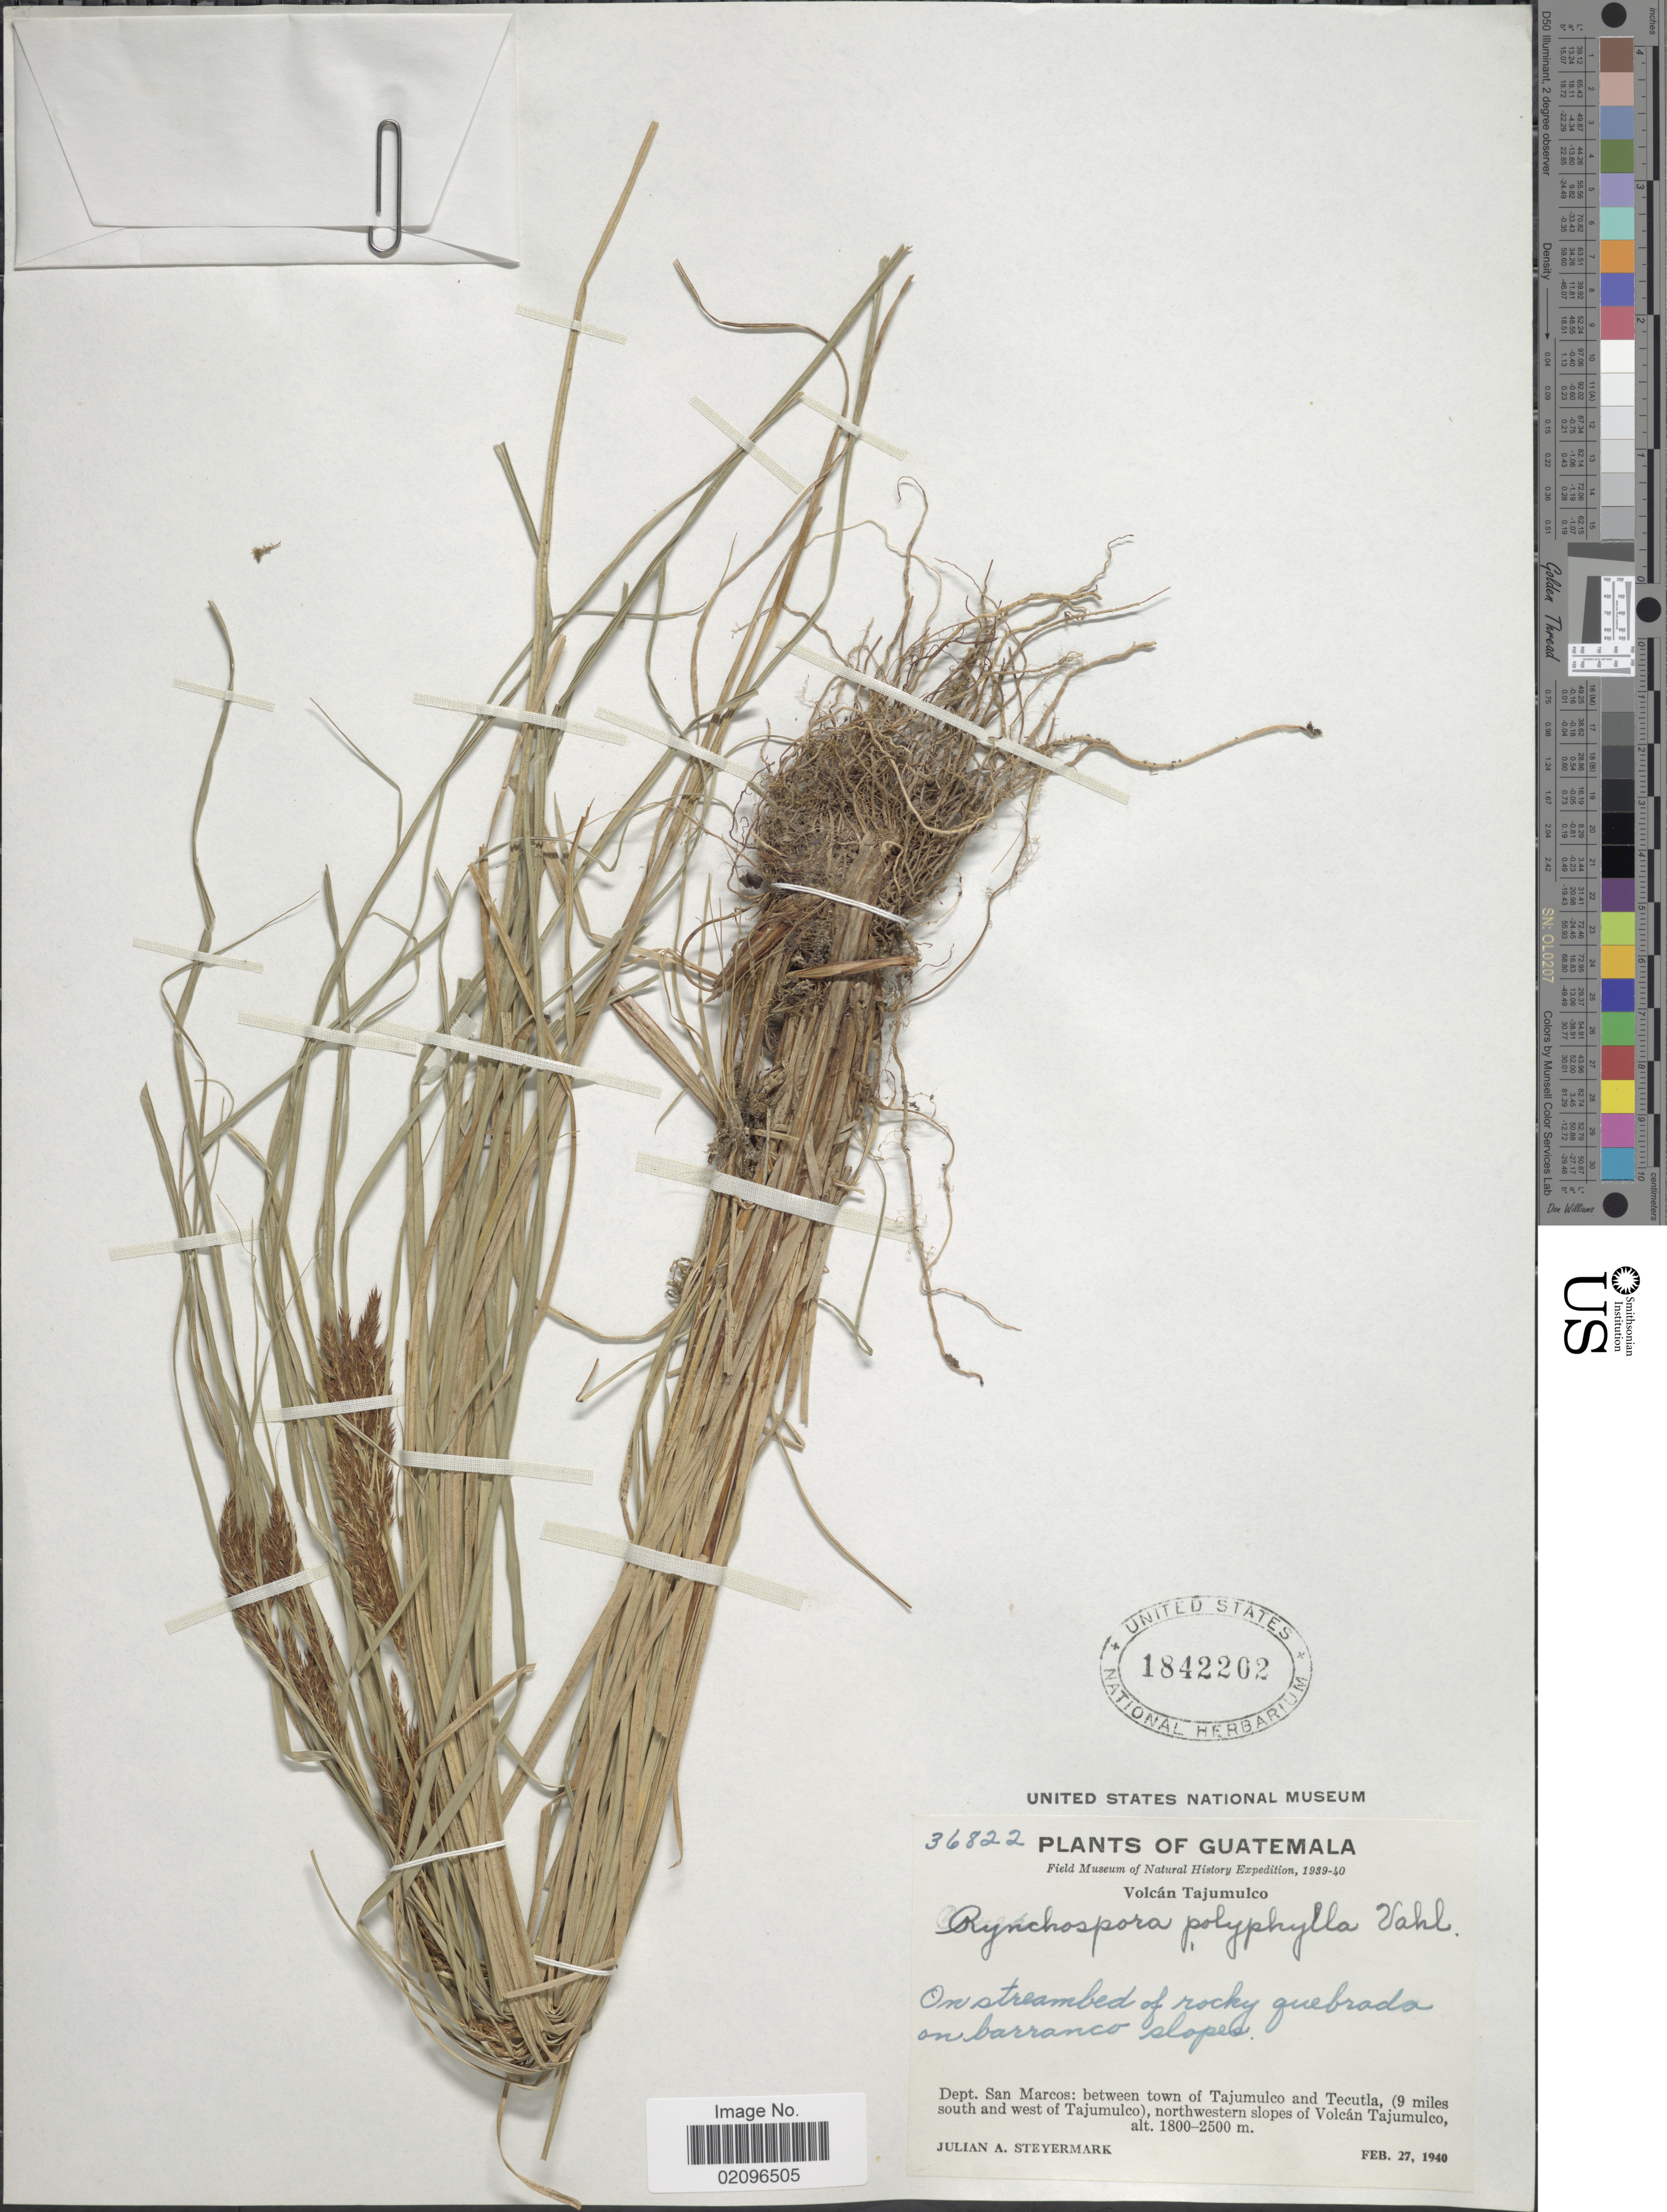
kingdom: Plantae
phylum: Tracheophyta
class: Liliopsida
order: Poales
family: Cyperaceae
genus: Rhynchospora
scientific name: Rhynchospora sp.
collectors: J. Steyermark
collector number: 36822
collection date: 1940-02-27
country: Guatemala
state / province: San Marcos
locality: Volcan Tajumulco. On streamed of rocky quebrada on barranco slopes. Dept. San Marcos: between town of Tajumulco and Tecutla, (9 miles south and west of Tajumulco), northwestern slopes of Volcan Tajumulco.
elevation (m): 1800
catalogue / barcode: US 1842202